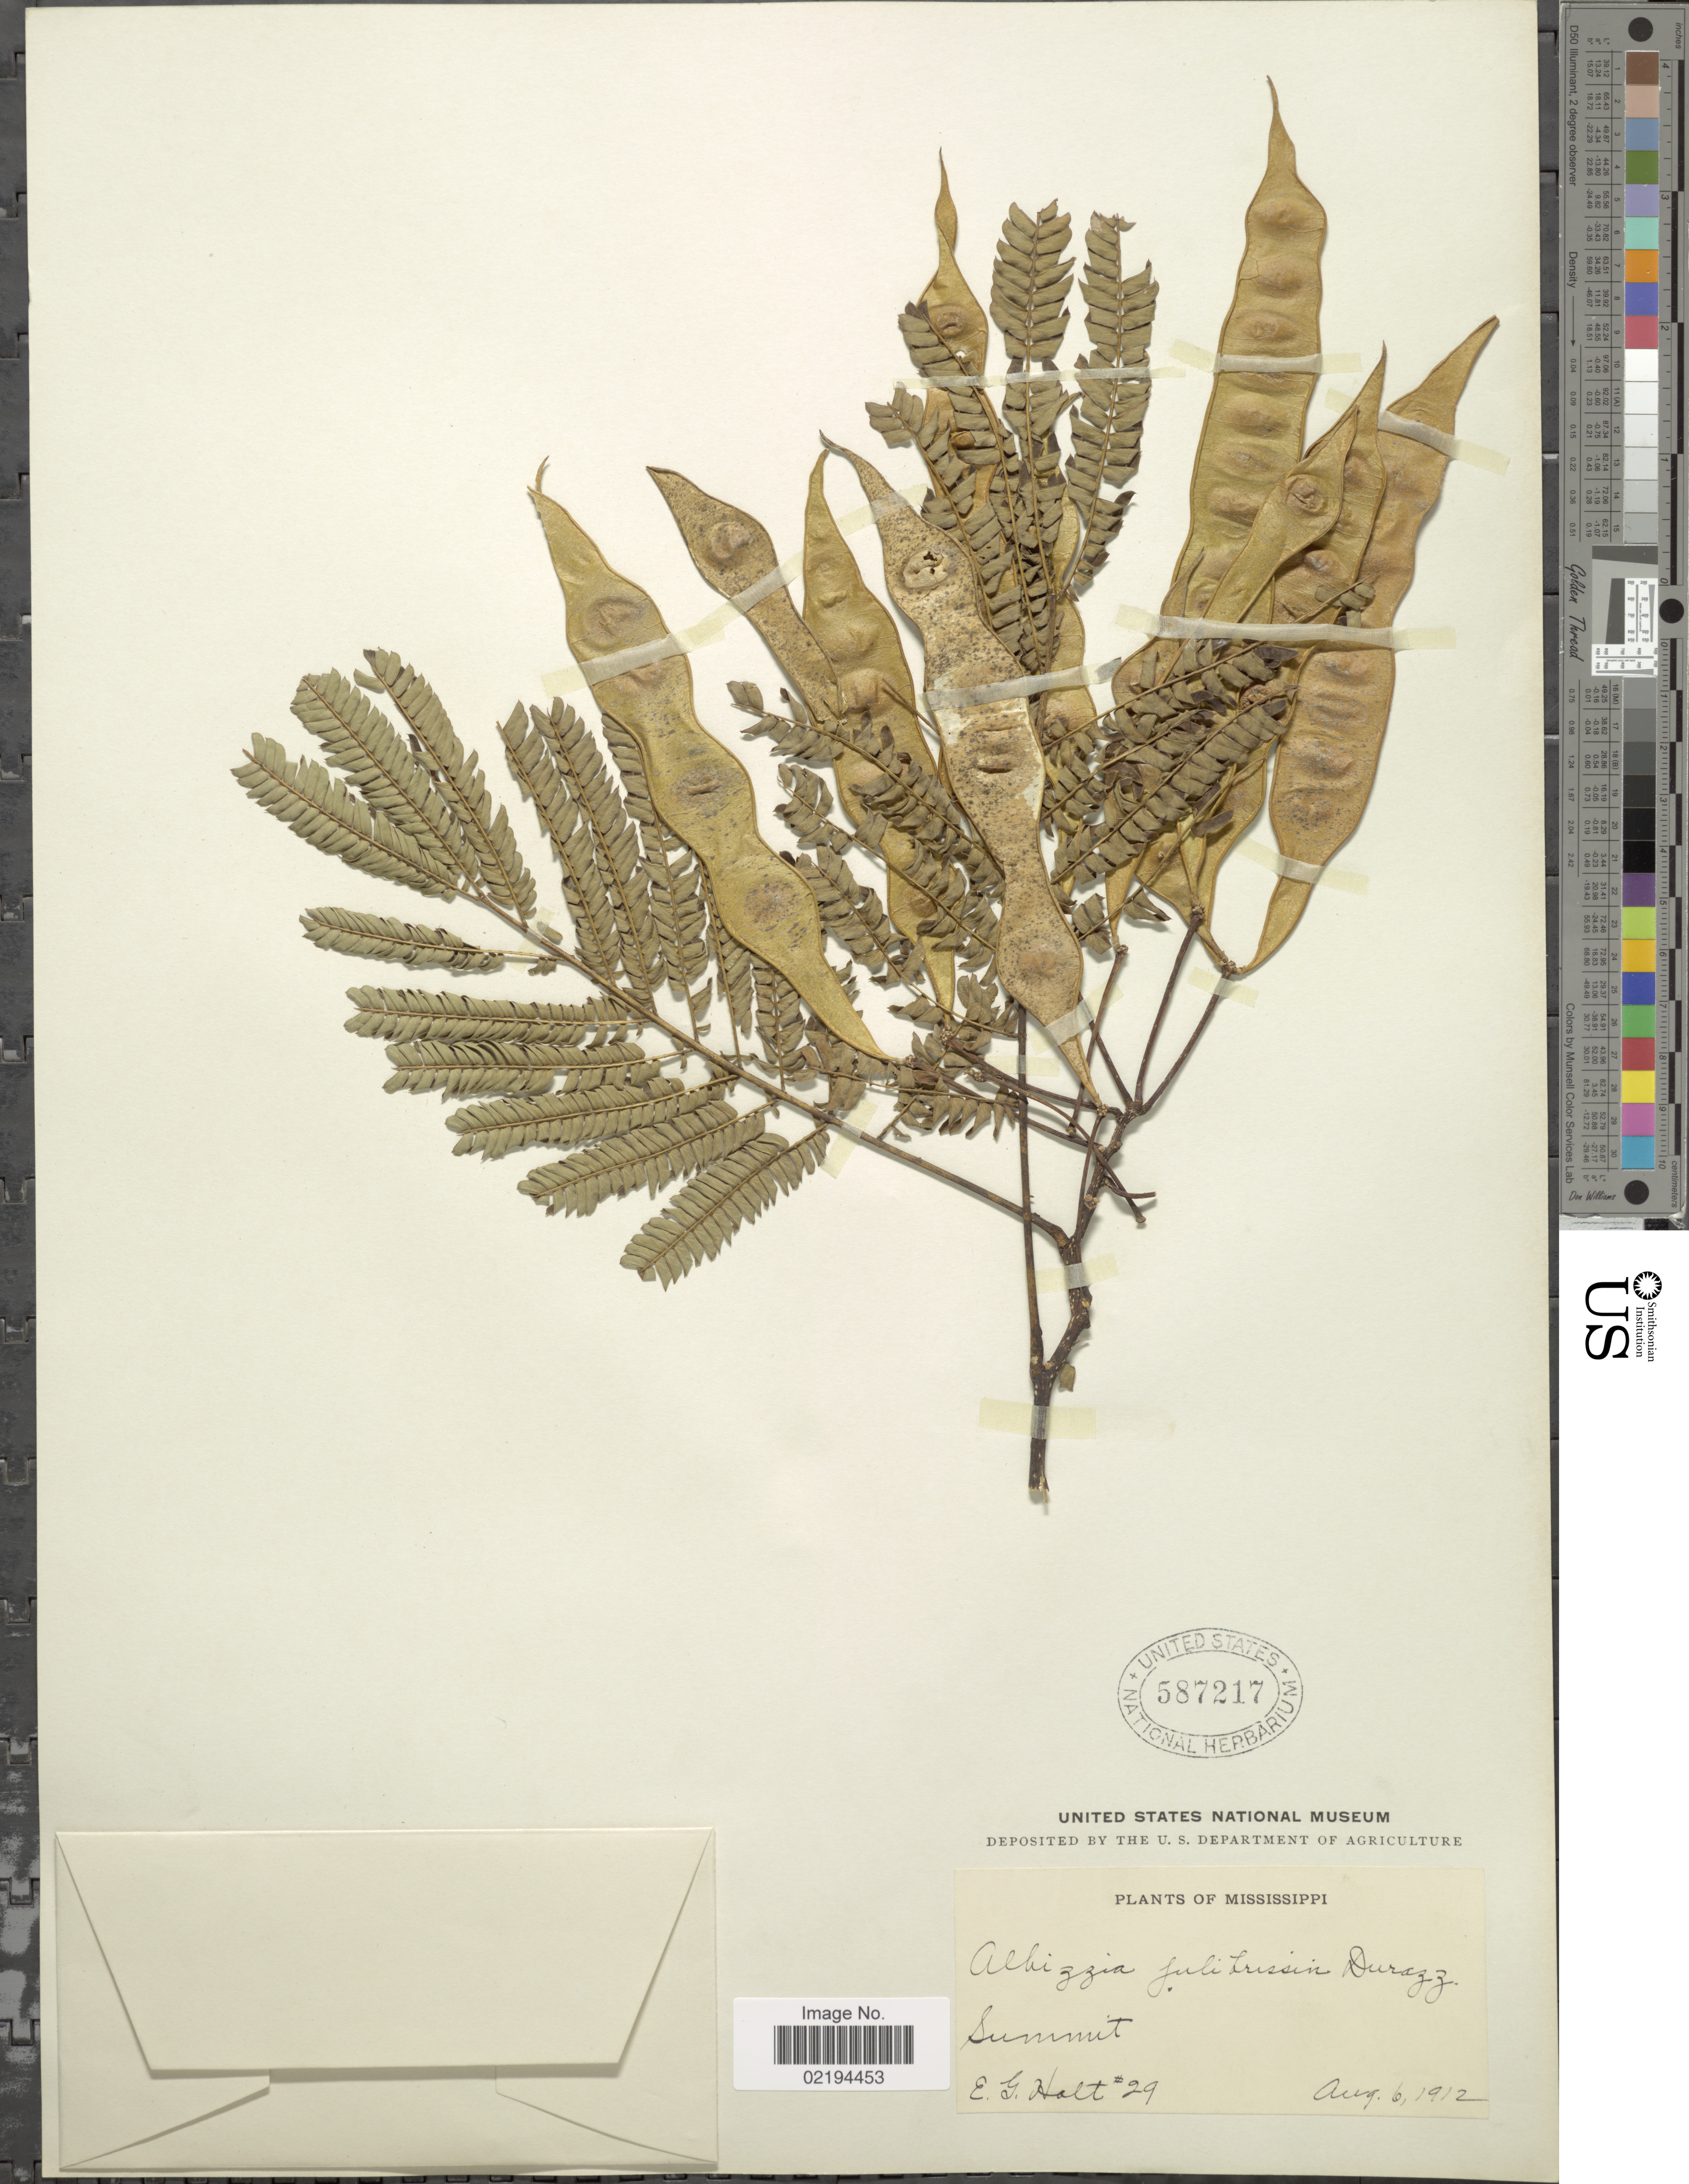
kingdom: Plantae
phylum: Tracheophyta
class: Magnoliopsida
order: Fabales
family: Fabaceae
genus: Albizia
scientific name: Albizia julibrissin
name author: Durazz.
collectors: E. G. Holt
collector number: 29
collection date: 1912-08-06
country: United States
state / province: Mississippi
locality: Summit.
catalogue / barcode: US 587217